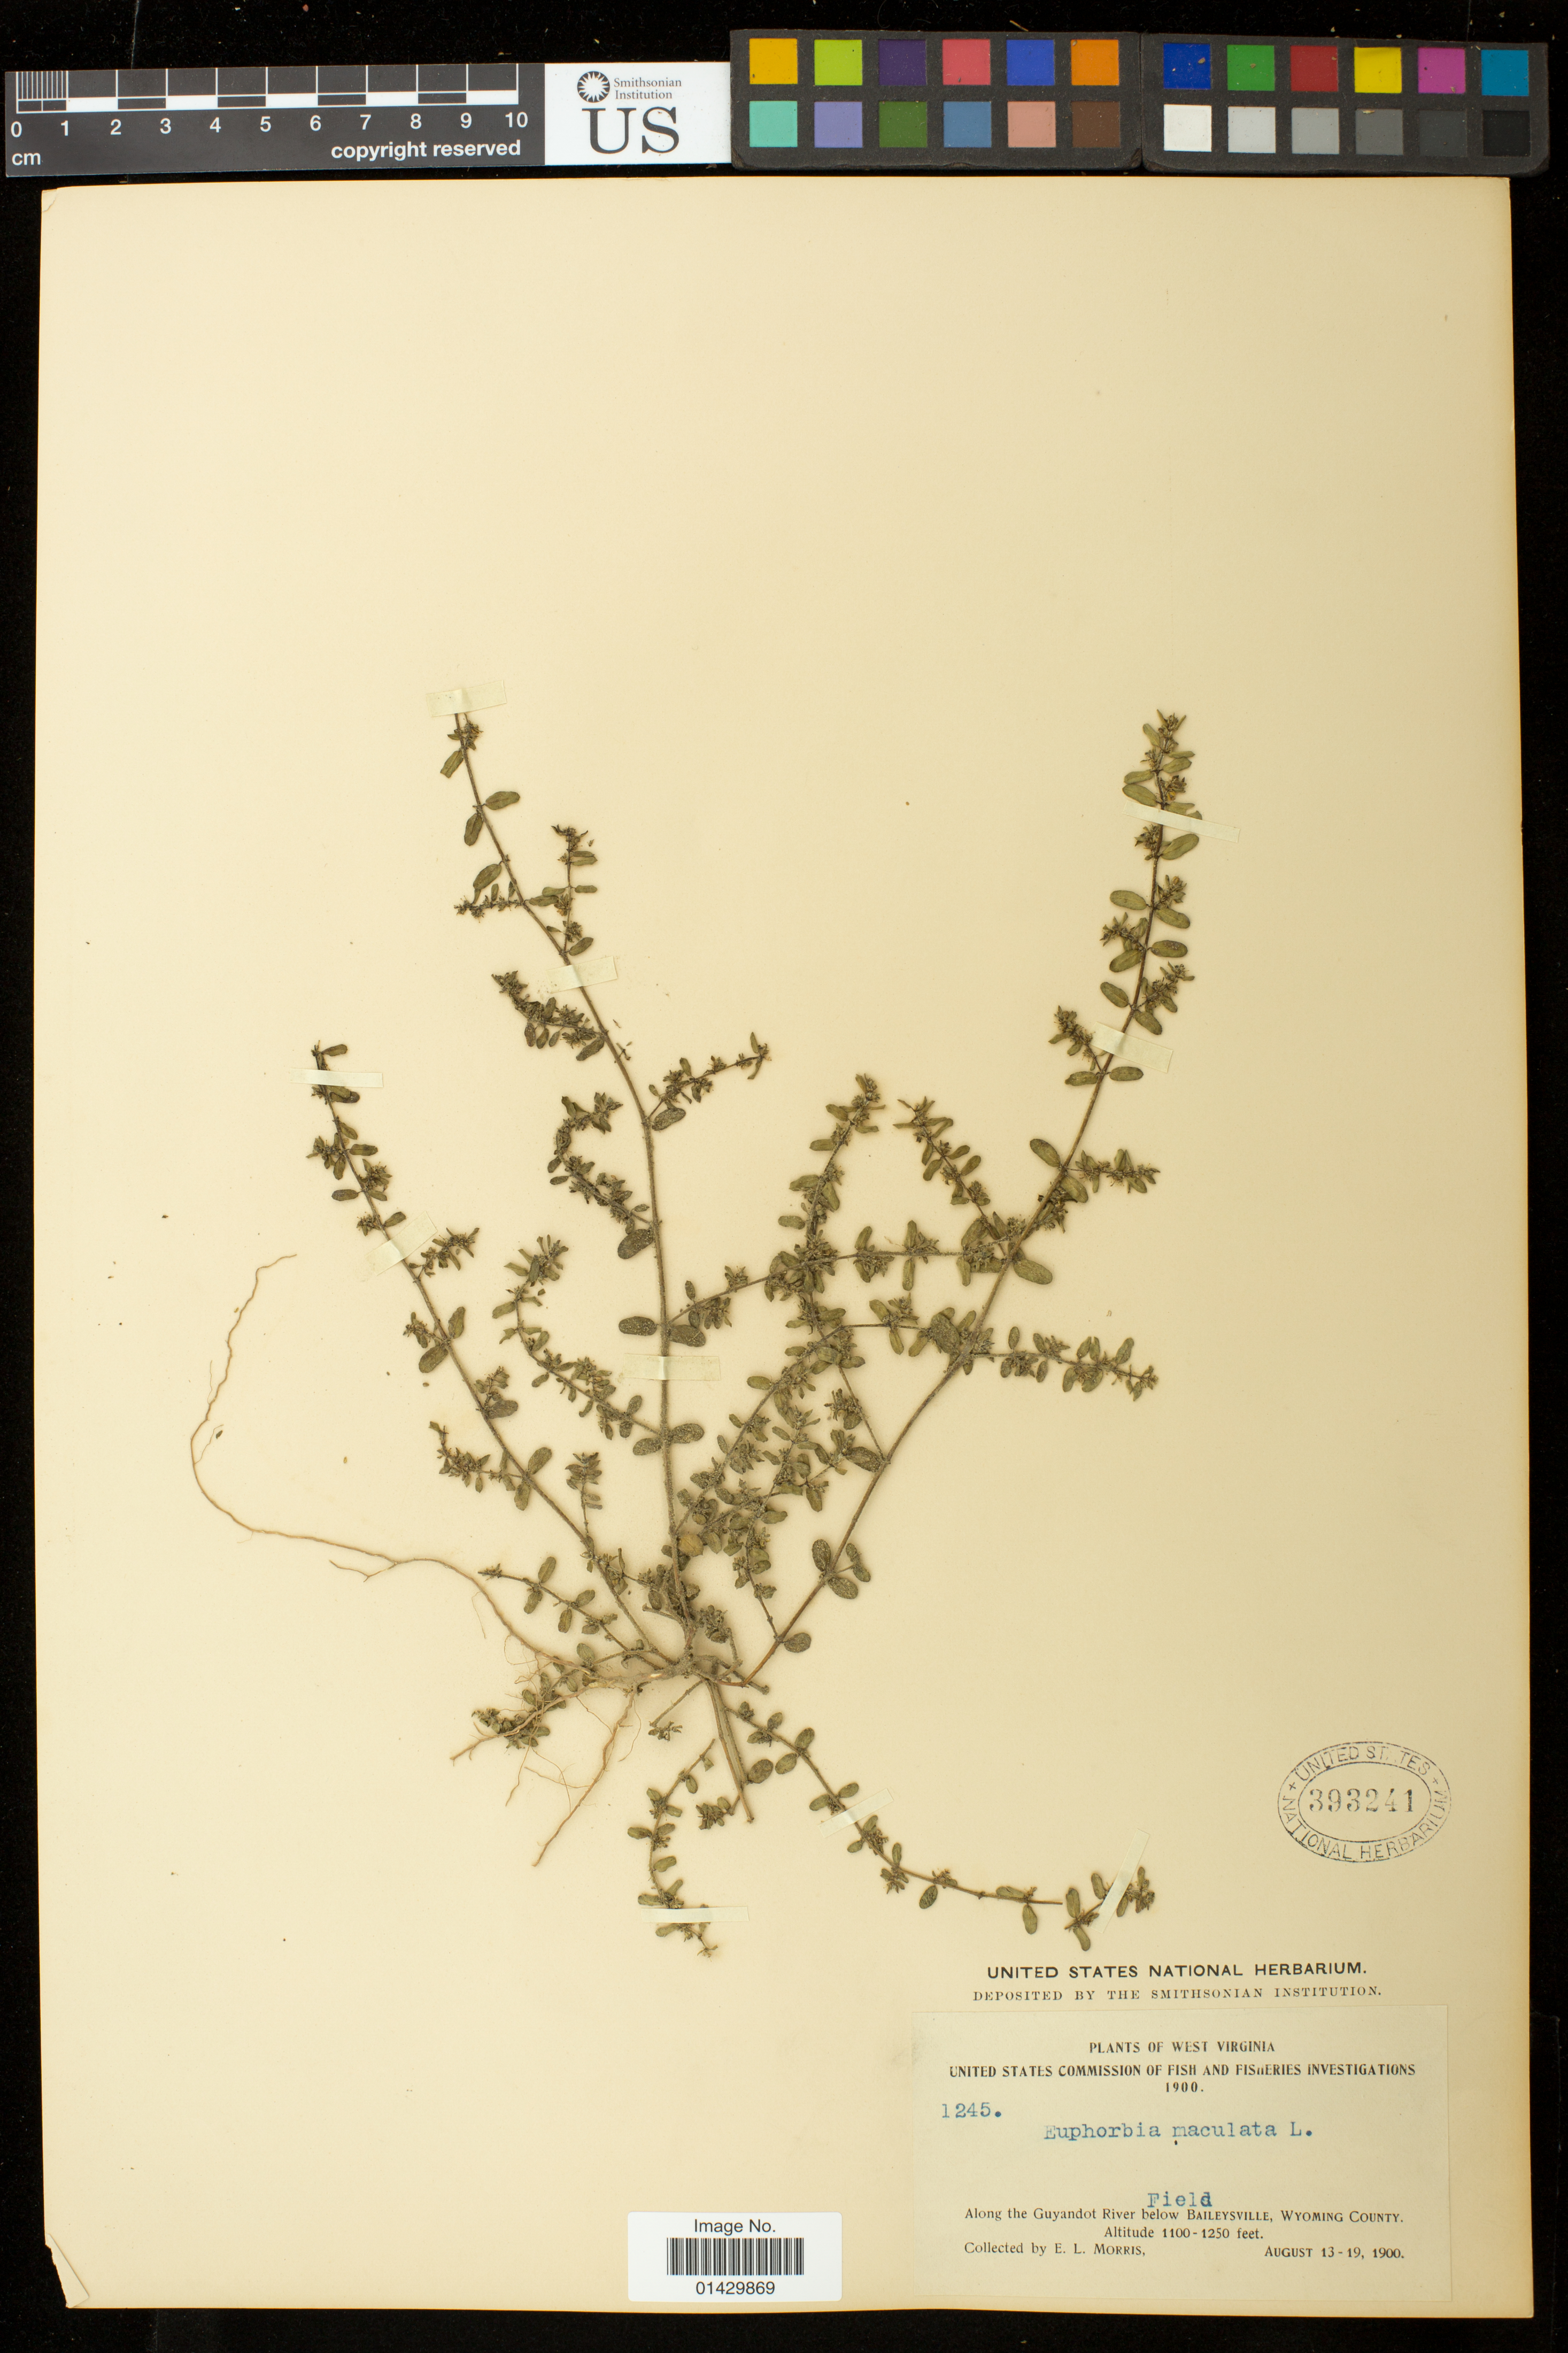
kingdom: Plantae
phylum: Tracheophyta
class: Magnoliopsida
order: Malpighiales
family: Euphorbiaceae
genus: Euphorbia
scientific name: Euphorbia maculata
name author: L.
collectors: E. L. Morris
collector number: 1245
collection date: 1900-08-13/1900-08-19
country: United States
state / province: West Virginia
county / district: Wyoming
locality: Field along the Guyandot [Guyandotte] River below Baileysville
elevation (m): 335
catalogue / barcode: US 393241